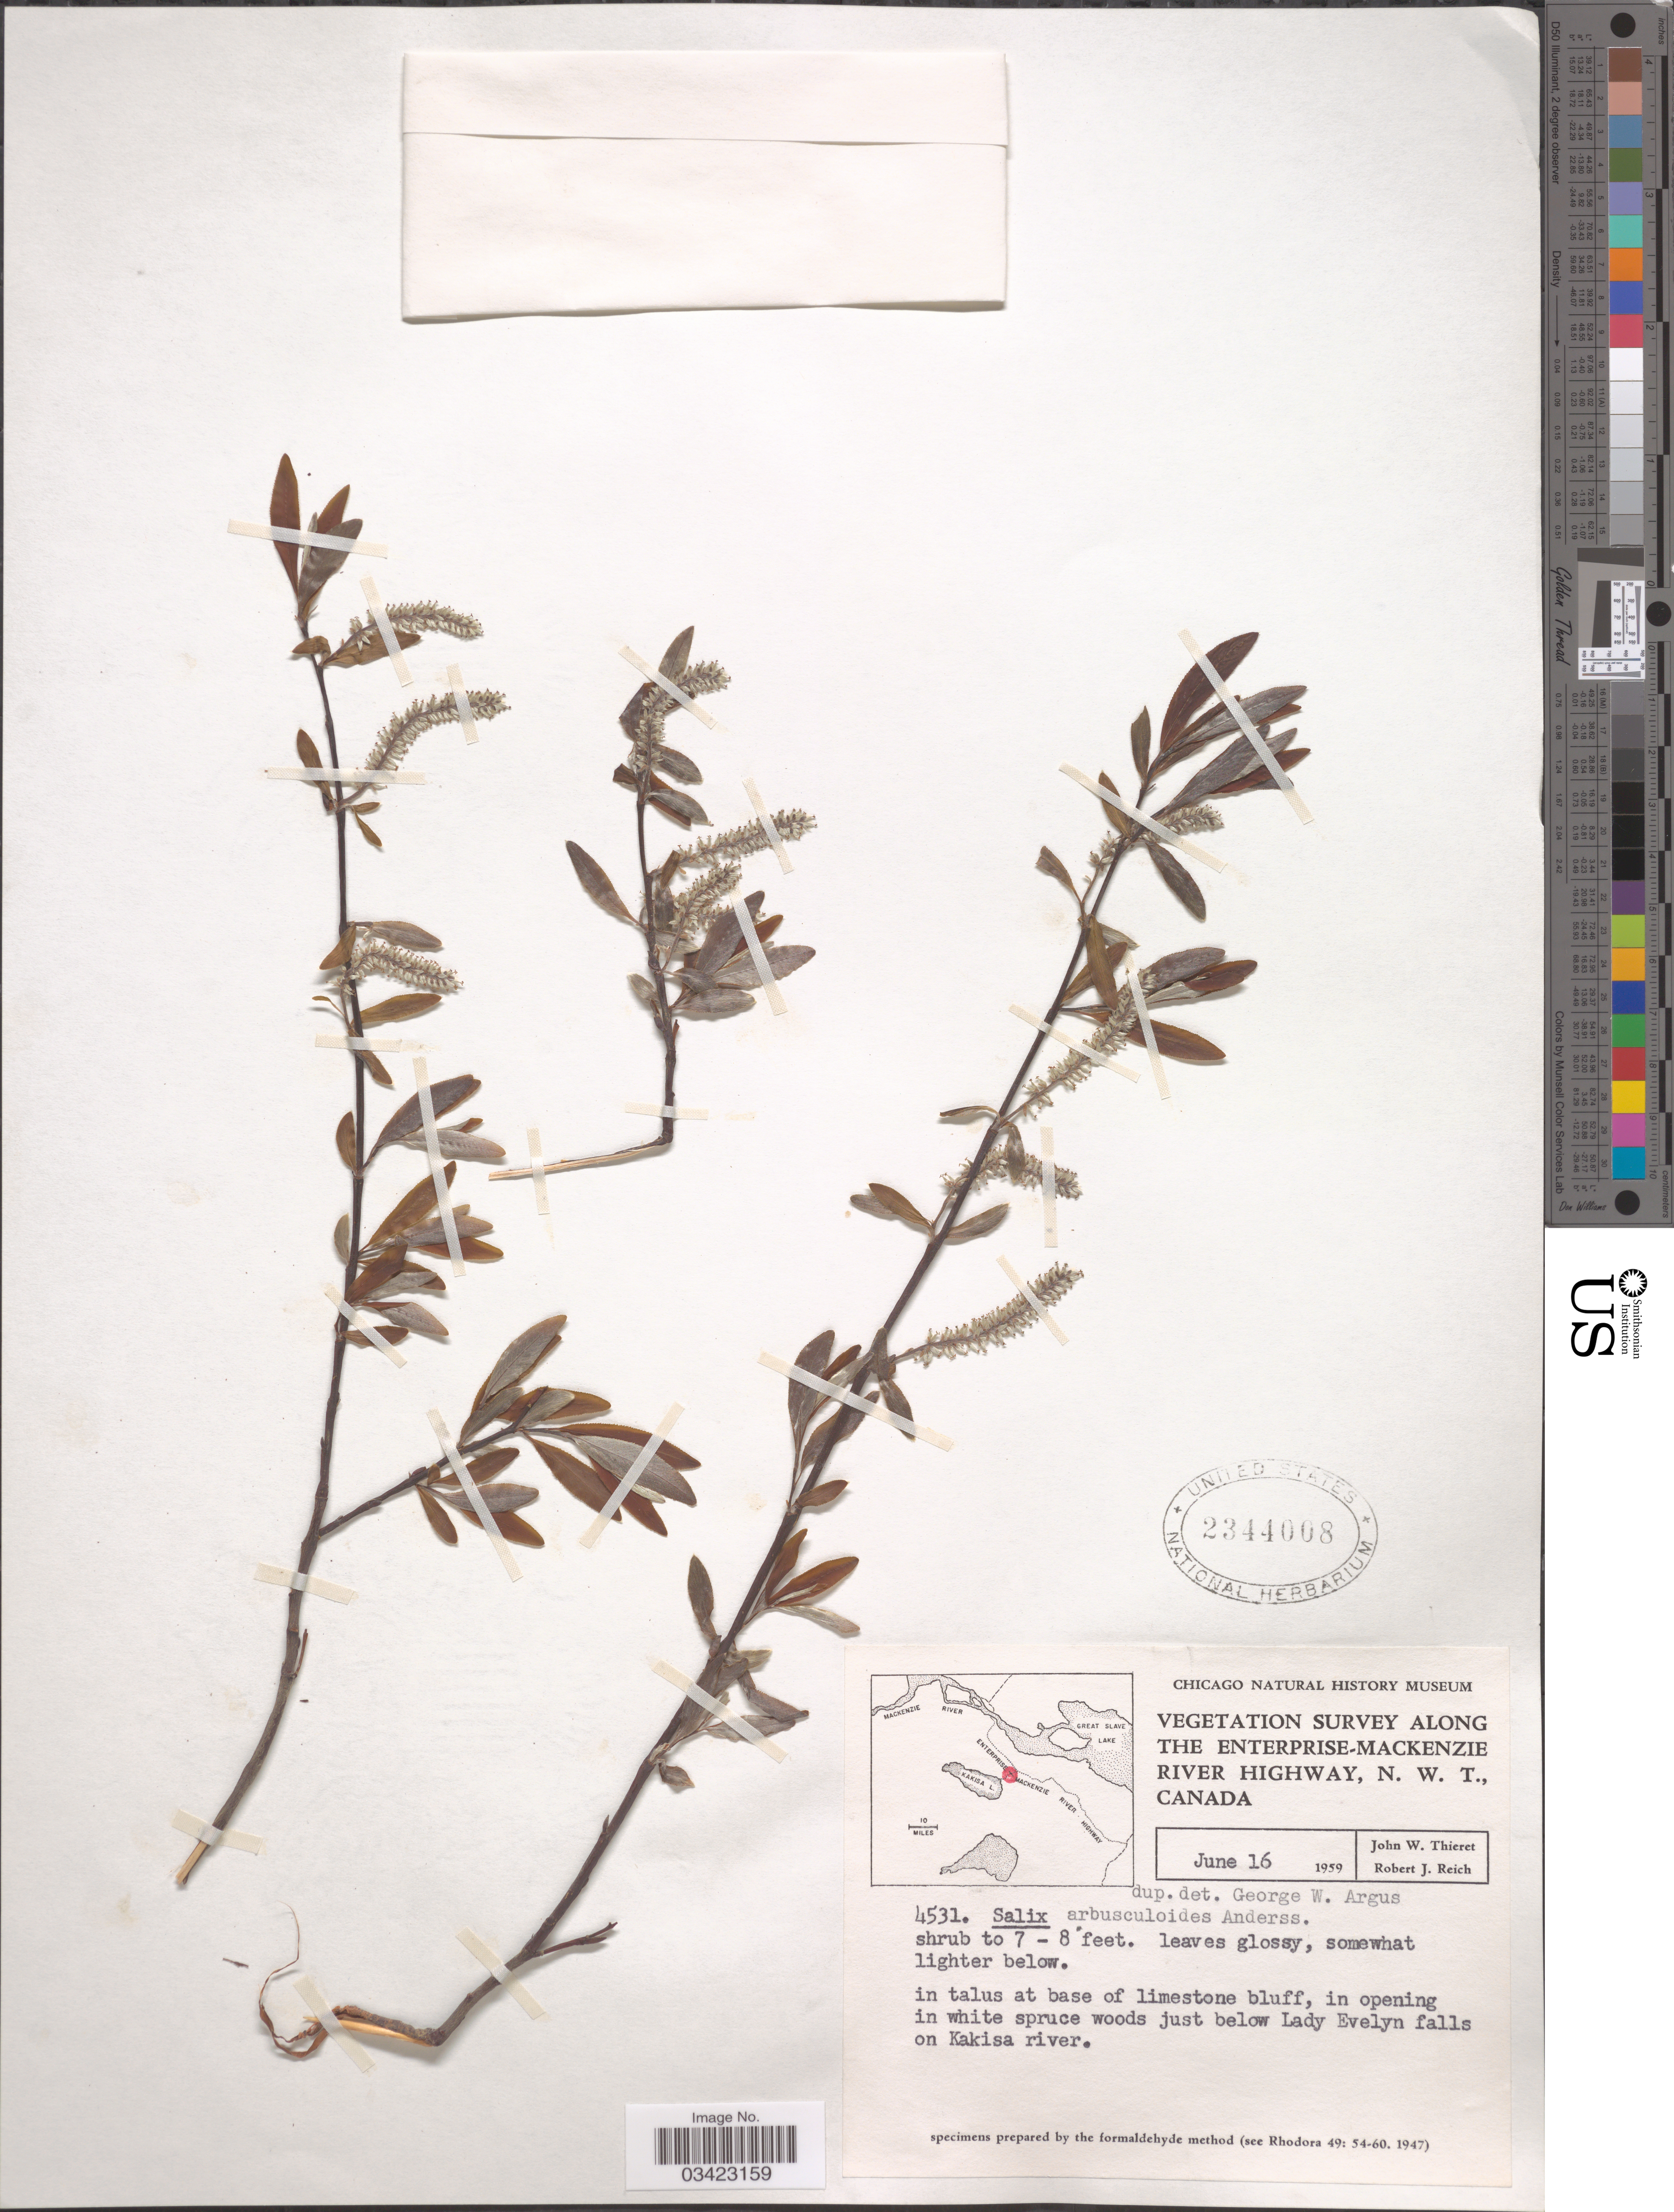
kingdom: Plantae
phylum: Tracheophyta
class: Magnoliopsida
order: Malpighiales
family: Salicaceae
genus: Salix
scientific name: Salix arbusculoides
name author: Andersson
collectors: J. W. Thieret & R. Reich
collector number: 4531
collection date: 1959-06-16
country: Canada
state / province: Northwest Territories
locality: Along the Enterprise-Mackenzie River Highway. Just below Lady Evelyn falls on Kakisa river.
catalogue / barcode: US 2344008